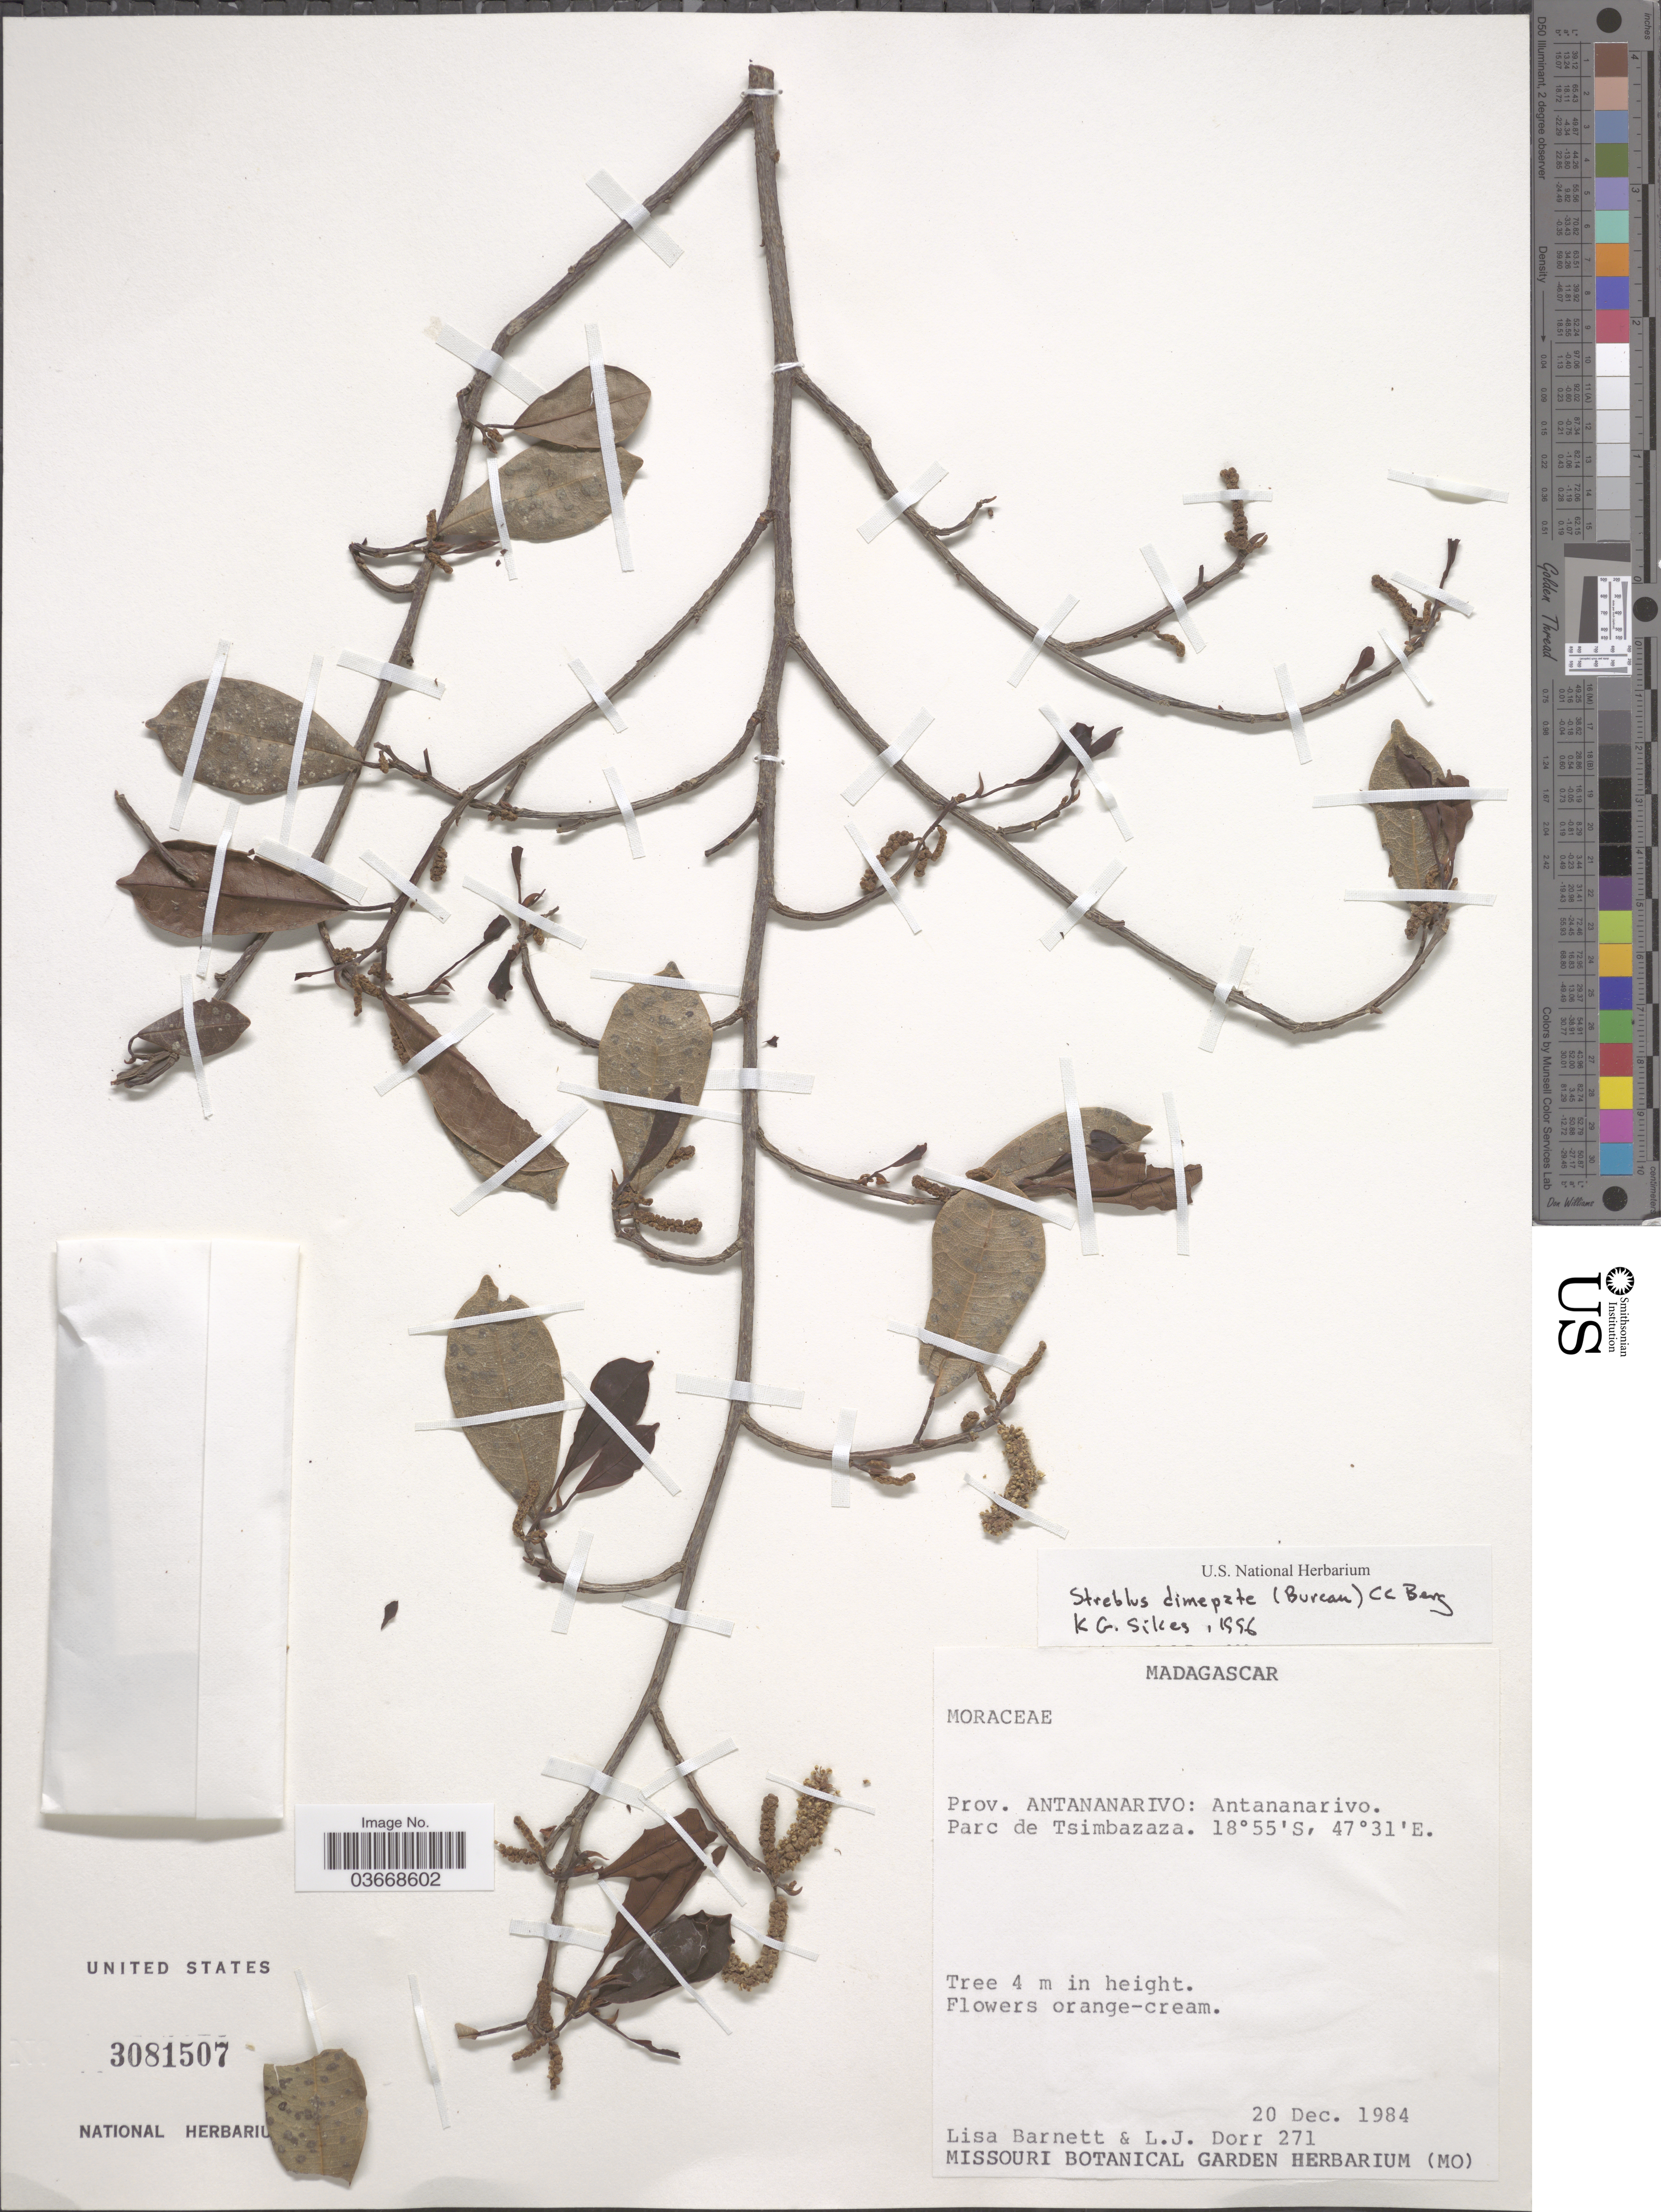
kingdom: Plantae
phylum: Tracheophyta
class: Magnoliopsida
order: Rosales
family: Moraceae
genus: Ampalis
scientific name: Ampalis dimepate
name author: (Bureau) E. M. Gardner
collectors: L. C. Barnett & L. J. Dorr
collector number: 271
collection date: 1984-12-20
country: Madagascar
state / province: Analamanga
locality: Antananarivo. Parc de Tsimbazaza.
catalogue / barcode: US 3081507